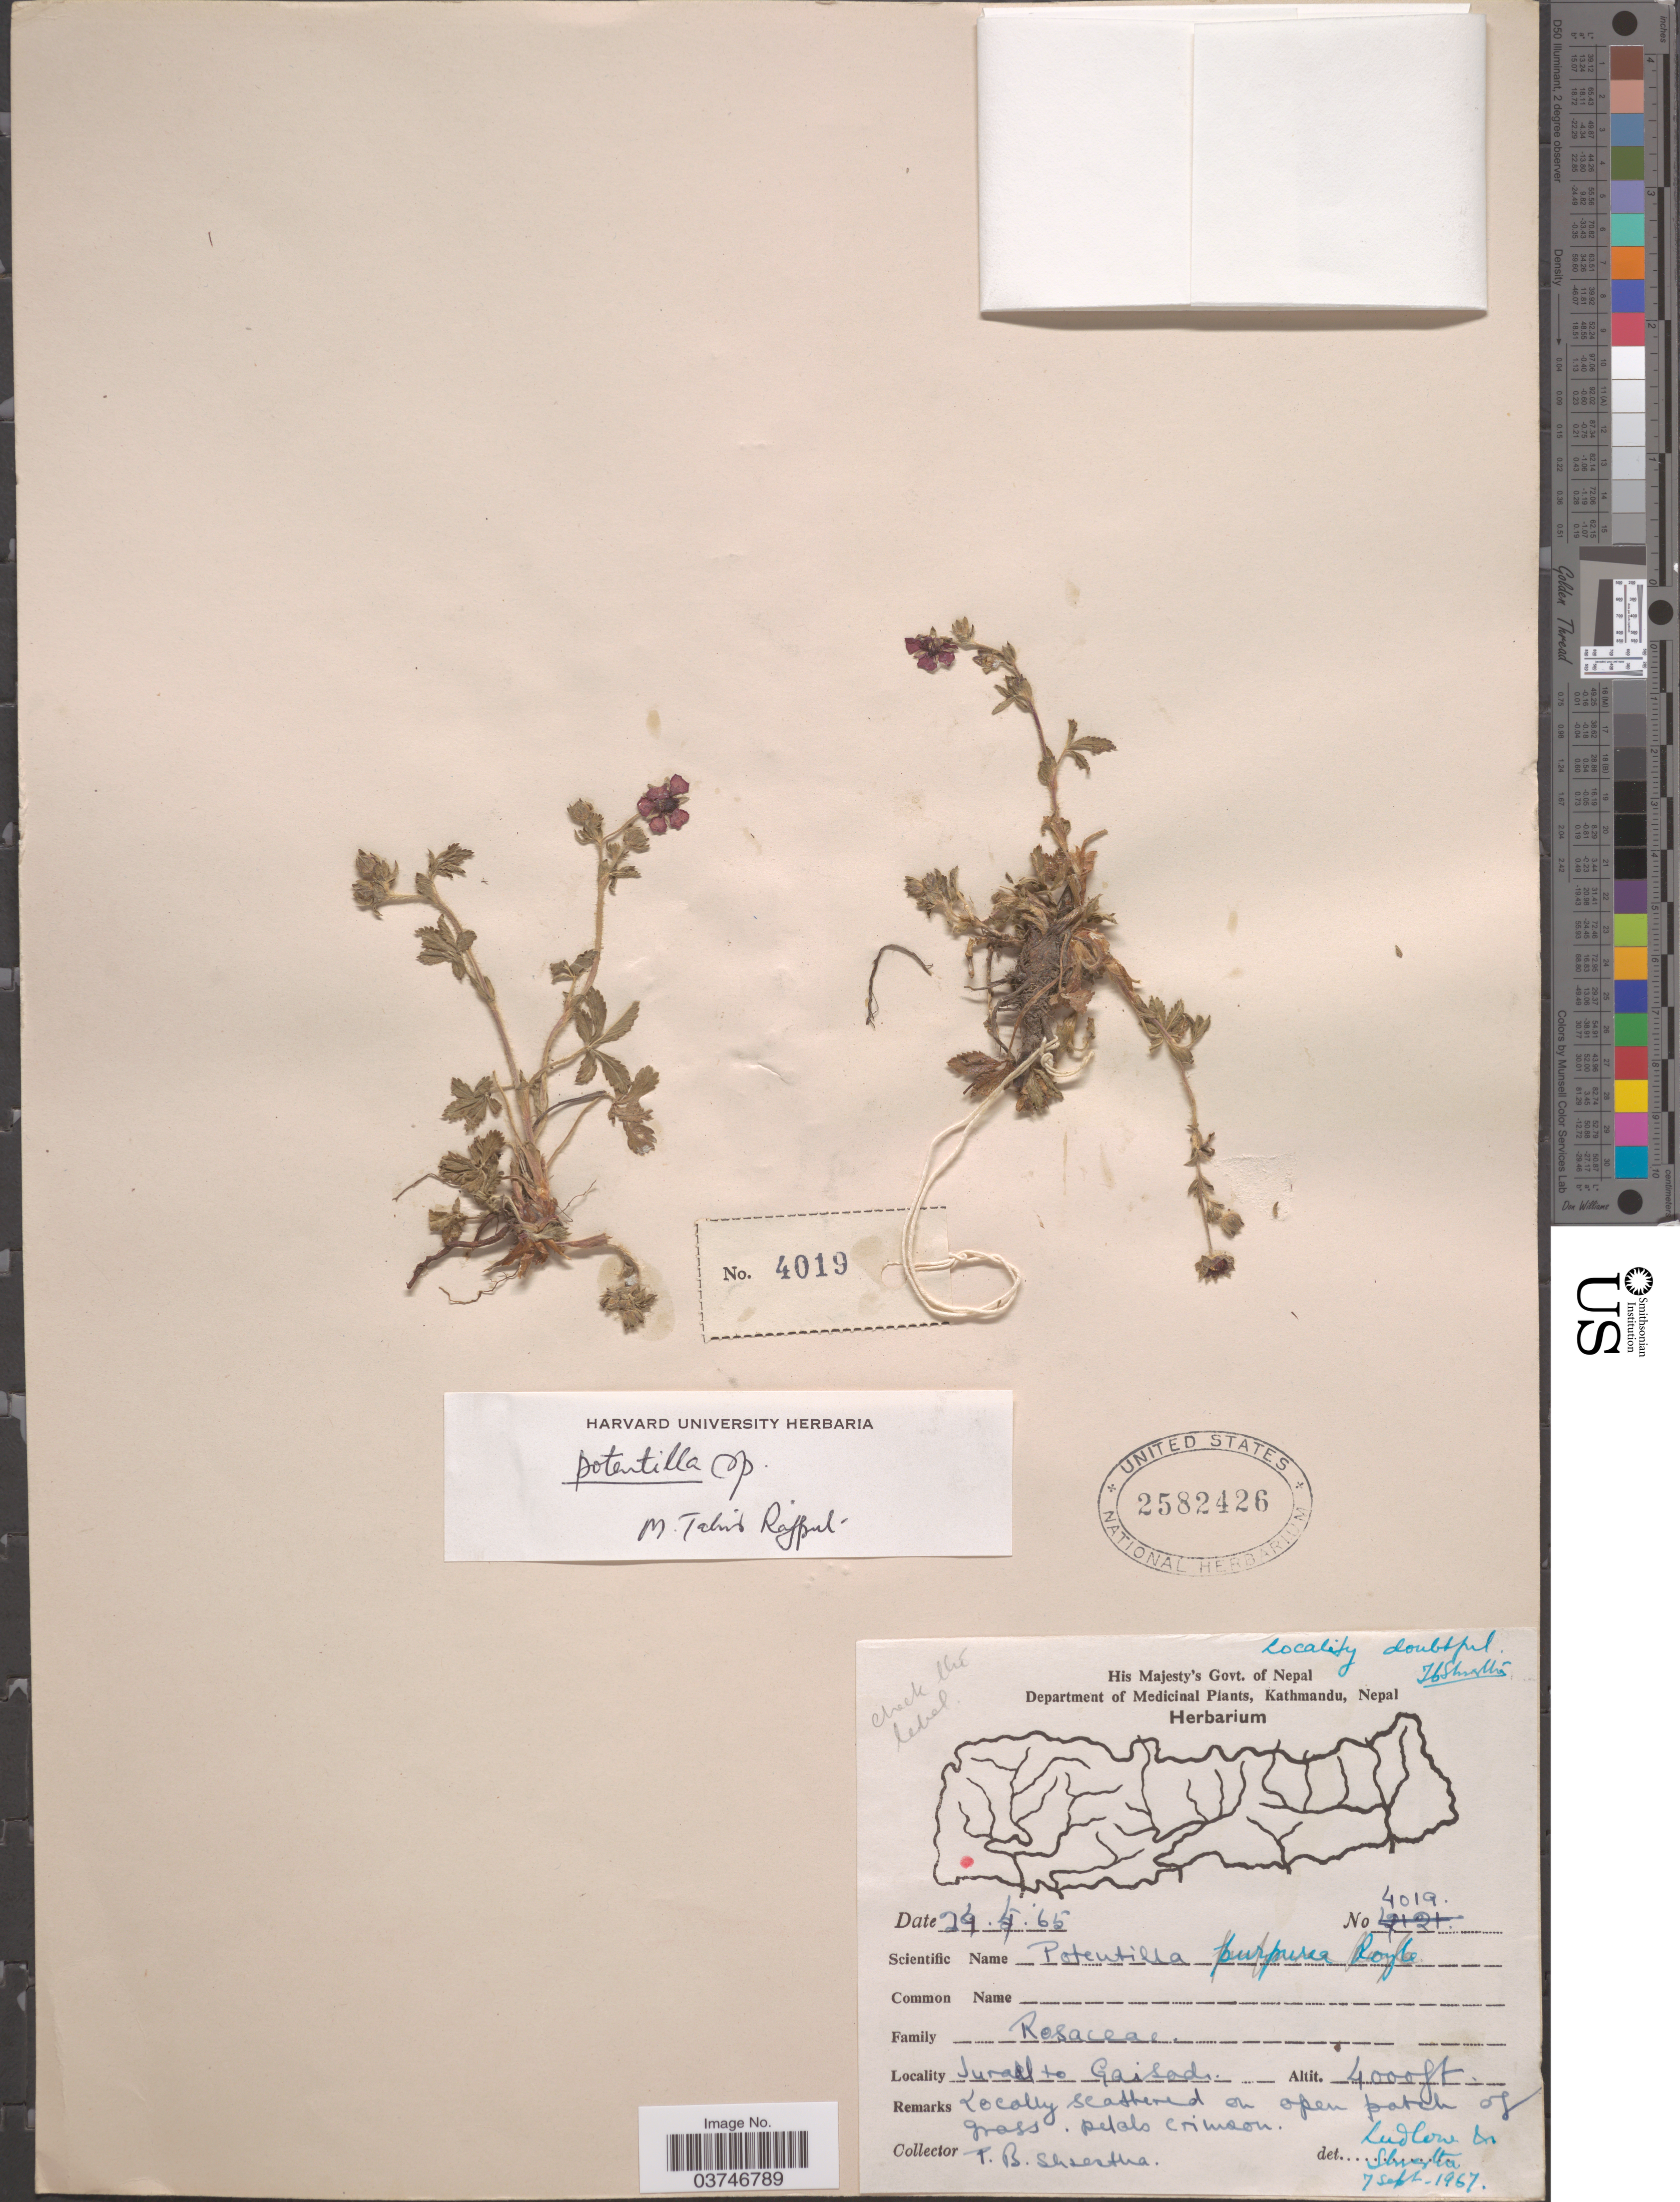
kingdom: Plantae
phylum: Tracheophyta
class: Magnoliopsida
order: Rosales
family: Rosaceae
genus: Sibbaldia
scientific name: Sibbaldia purpurea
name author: Royle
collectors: T. B. Shrestha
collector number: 4019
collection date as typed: Transcribed d/m/y: 24/5/65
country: Nepal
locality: Juratho [interpreted] Gaisadi.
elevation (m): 1219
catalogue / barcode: US 2582426